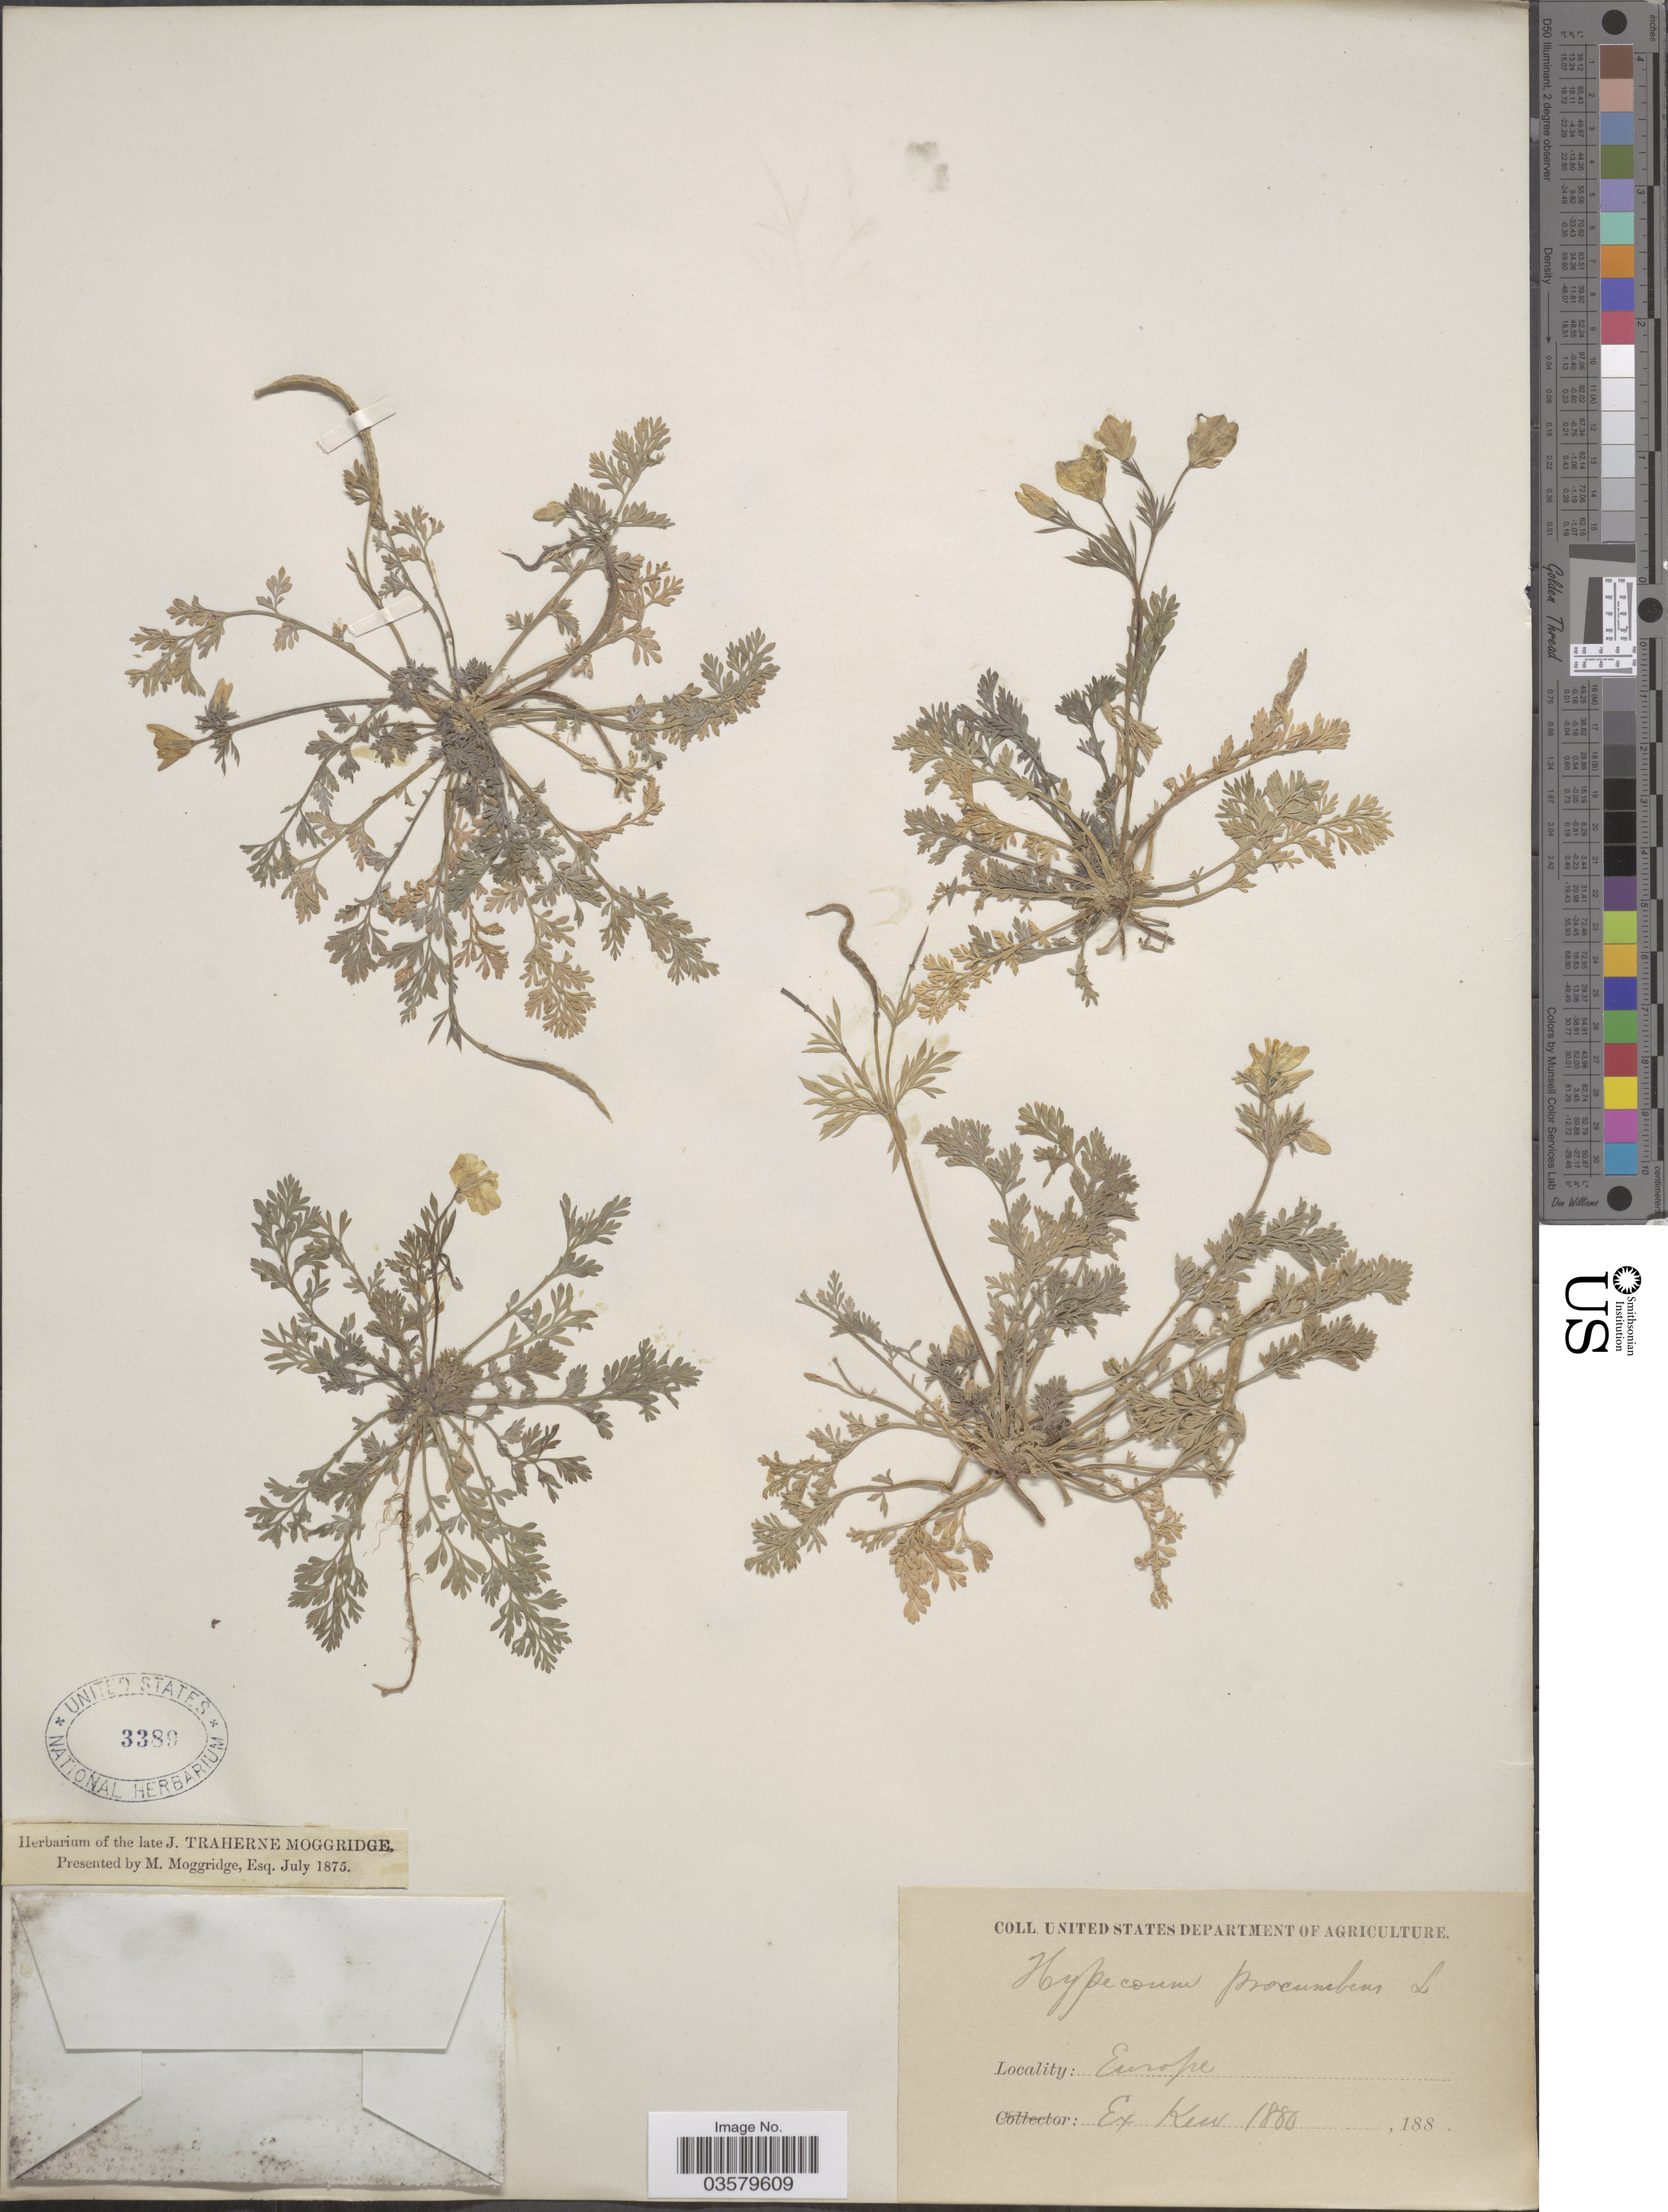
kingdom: Plantae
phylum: Tracheophyta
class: Magnoliopsida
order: Ranunculales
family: Papaveraceae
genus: Hypecoum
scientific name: Hypecoum procumbens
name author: L.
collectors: Kew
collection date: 1880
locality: Europe.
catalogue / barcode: US 3389